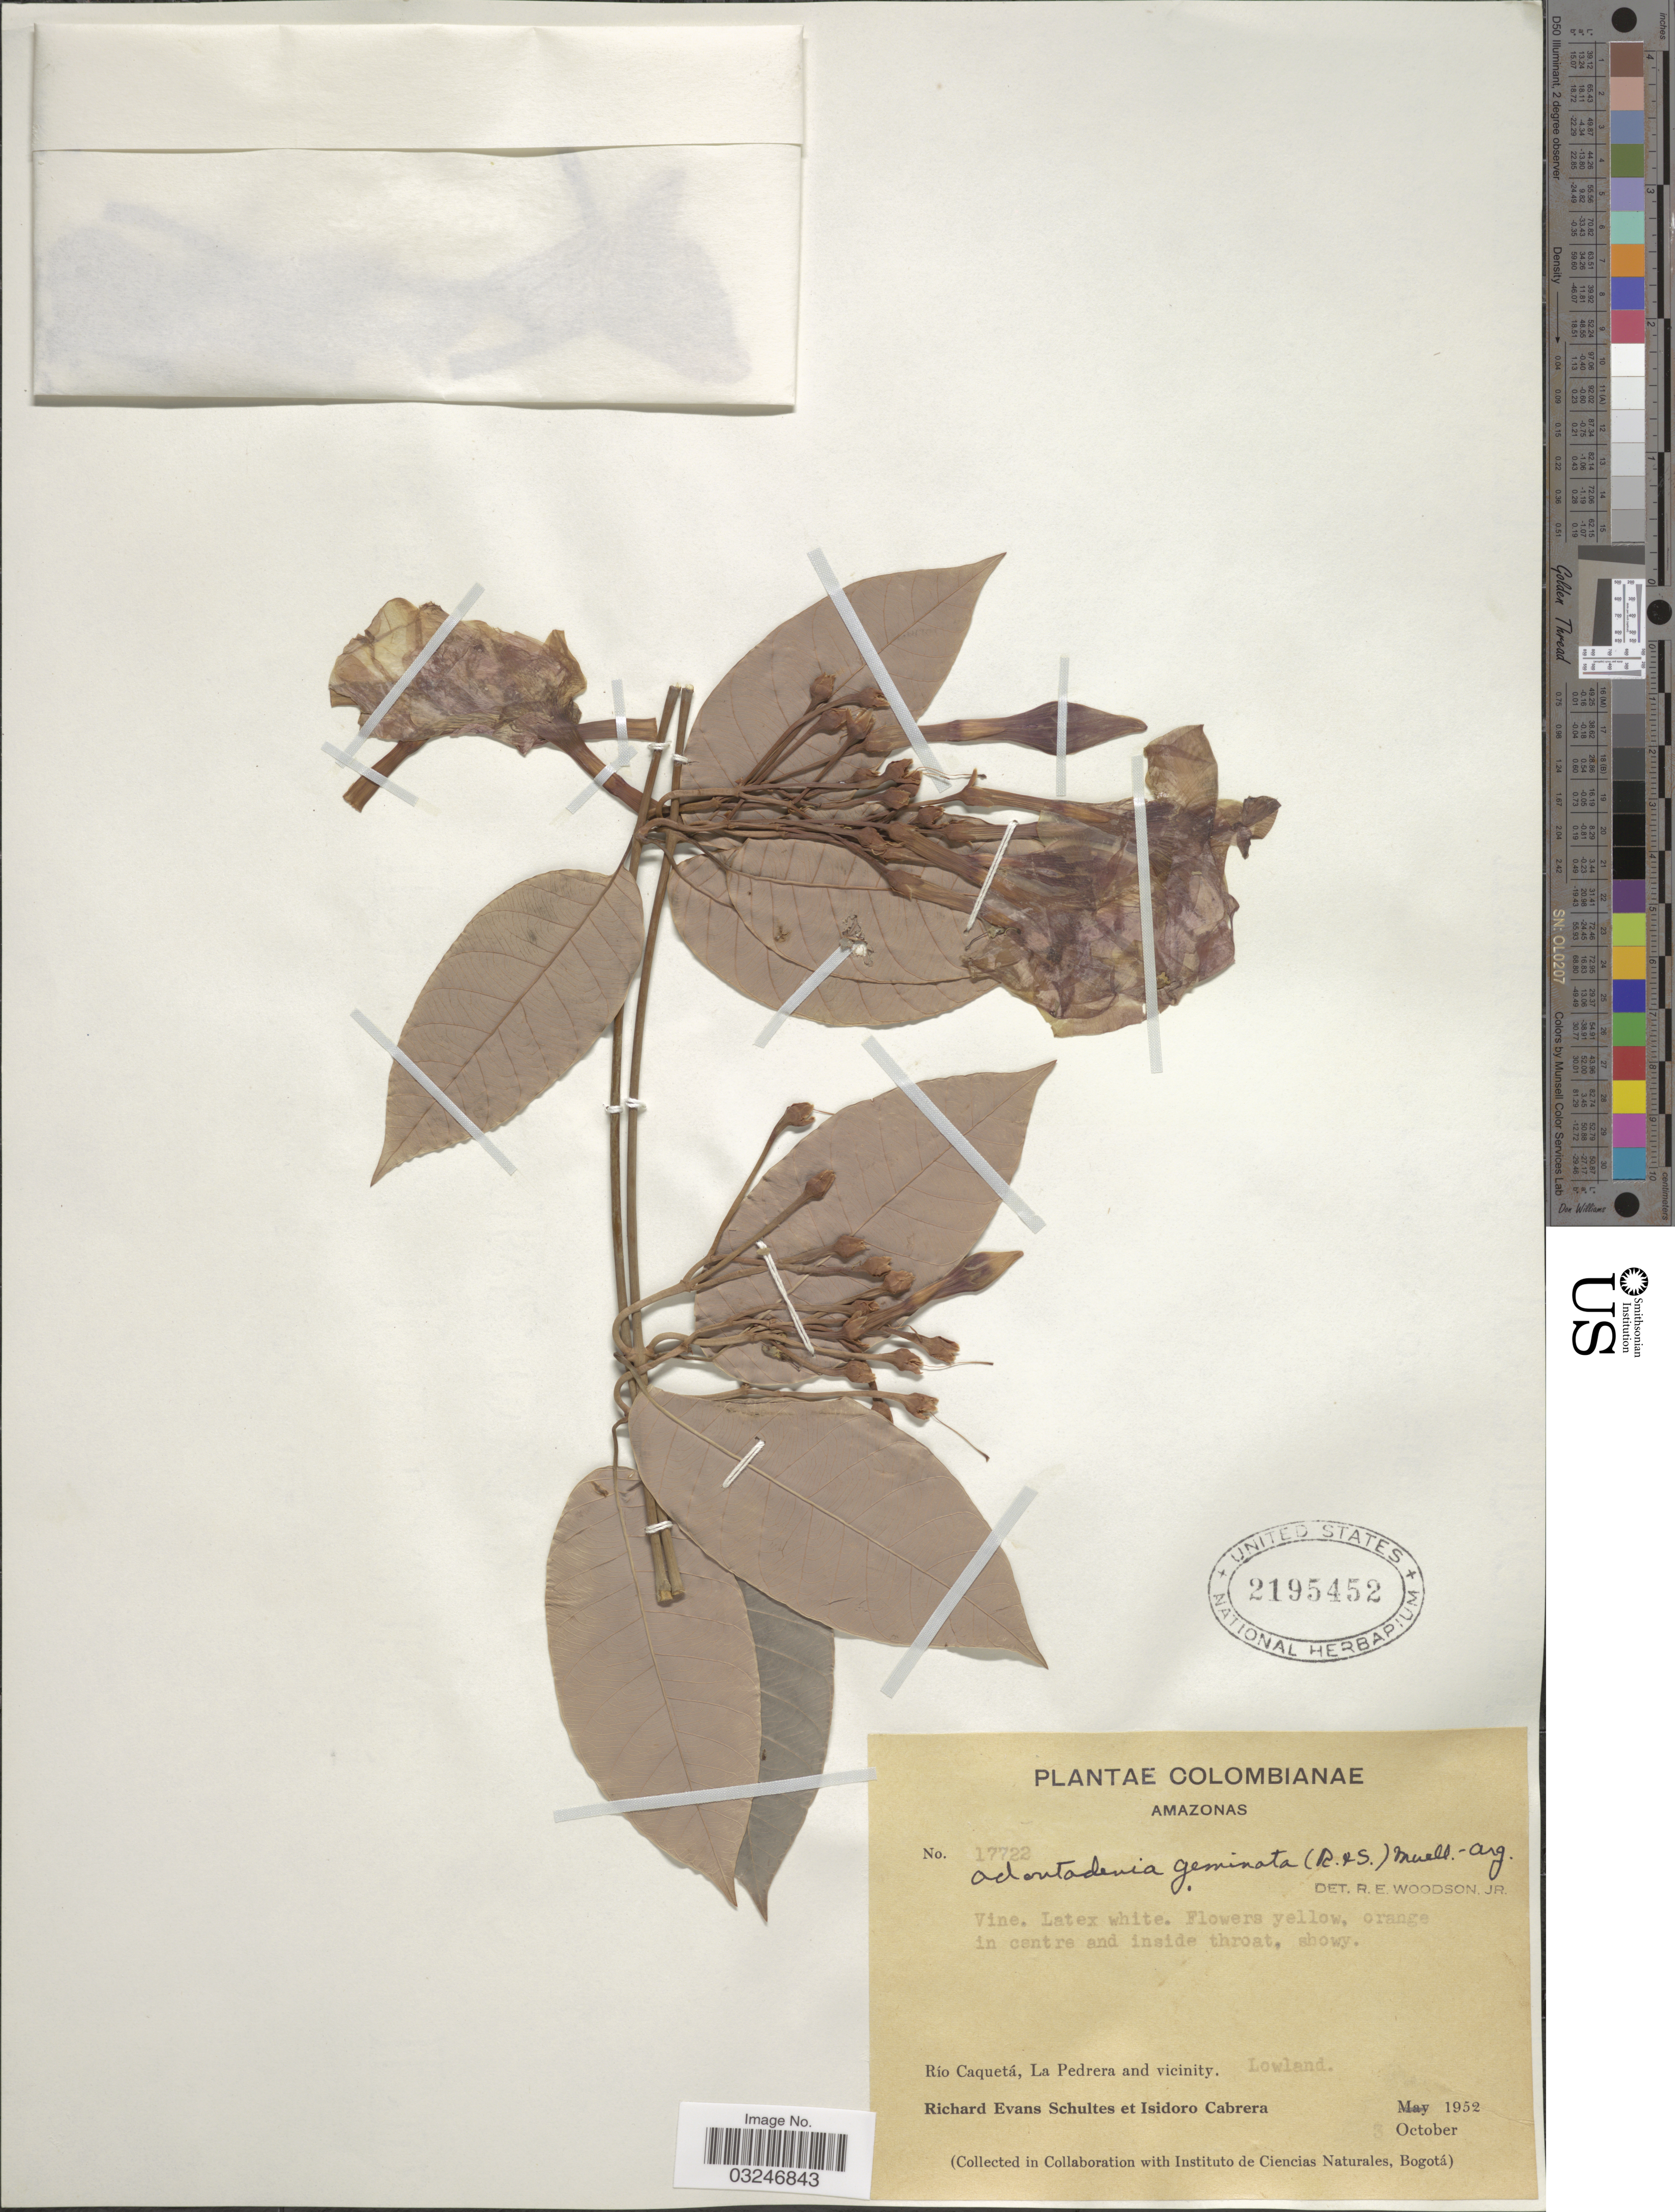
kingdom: Plantae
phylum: Tracheophyta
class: Magnoliopsida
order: Gentianales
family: Apocynaceae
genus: Odontadenia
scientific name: Odontadenia geminata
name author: (Hoffmanns. ex Roem. & Schult.) Müll. Arg.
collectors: R. E. Schultes & I. Cabrera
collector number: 17722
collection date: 1952-10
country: Colombia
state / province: Amazônas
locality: Río Caquetá, La Pedrera and vicinity.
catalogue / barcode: US 2195452